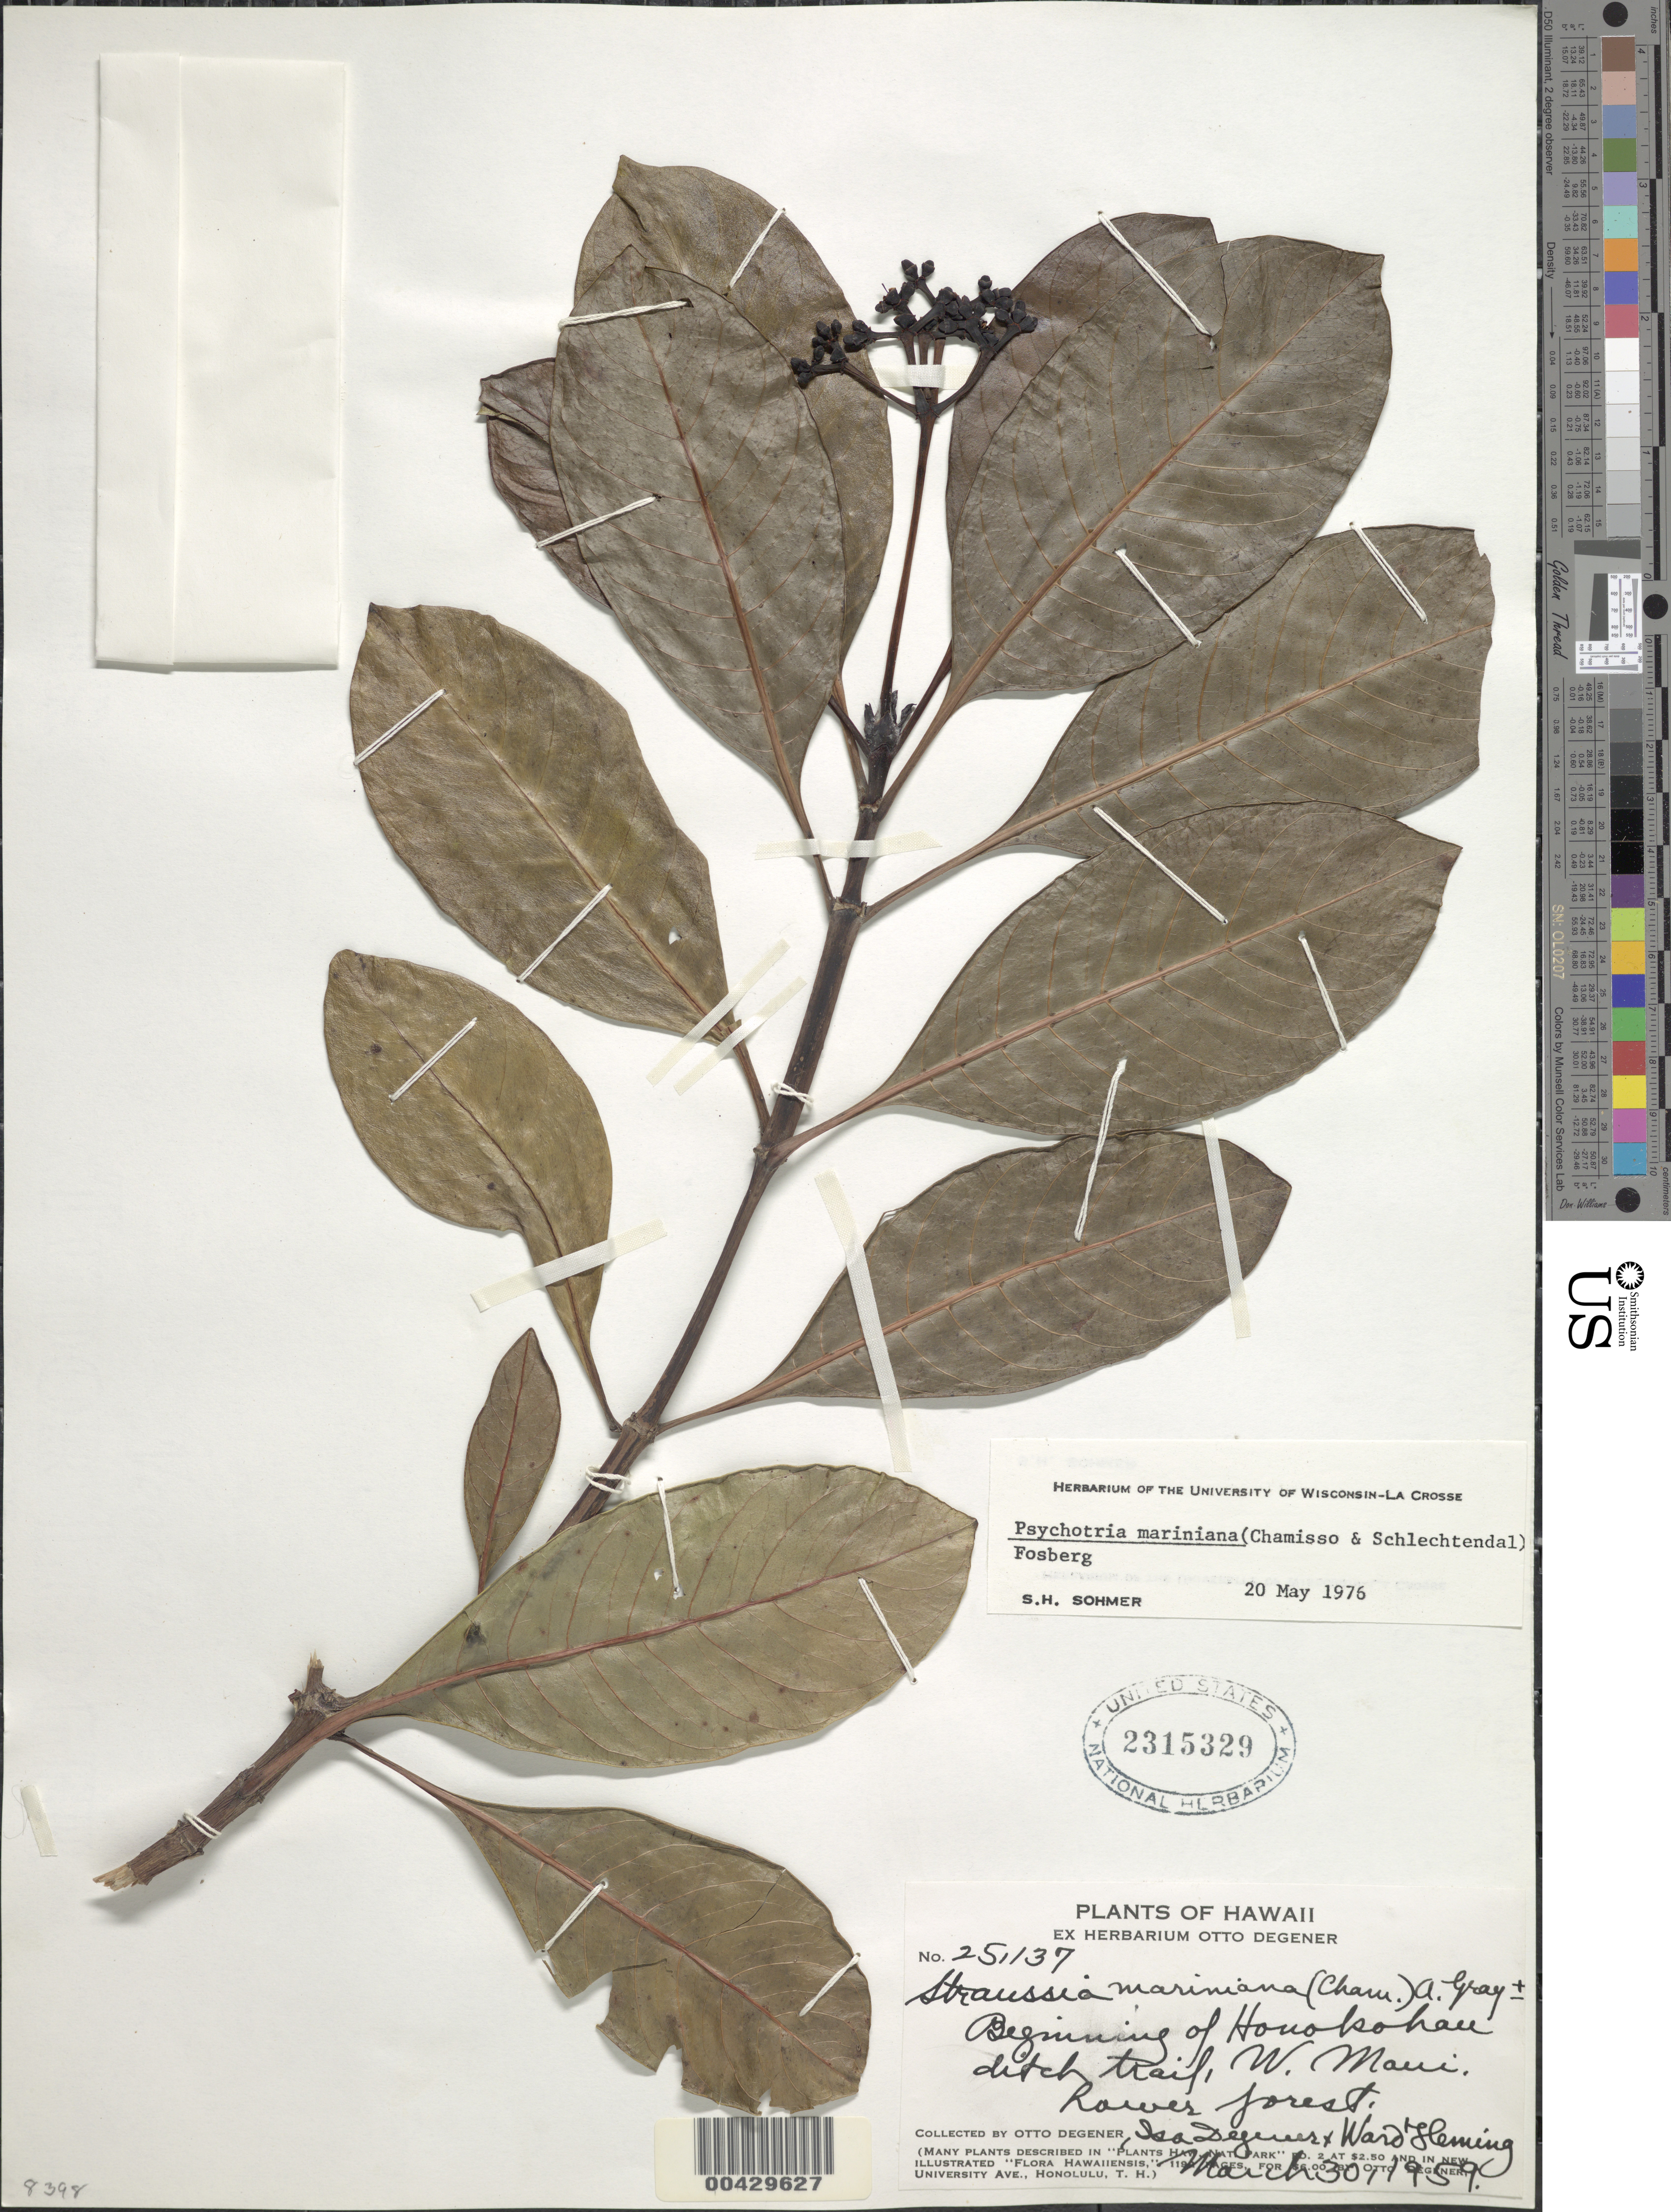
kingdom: Plantae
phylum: Tracheophyta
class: Magnoliopsida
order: Gentianales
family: Rubiaceae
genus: Psychotria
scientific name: Psychotria mariniana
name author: (Cham. & Schltdl.) Fosberg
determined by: Sohmer, S. H.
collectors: O. Degener, I. Degener & W. Fleming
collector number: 25137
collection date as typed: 30 Mar 1959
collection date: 1959-03-30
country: United States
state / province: Hawaii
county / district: Maui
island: Maui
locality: beginning of Honokohau ditch trail, West Maui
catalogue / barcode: US 2315329